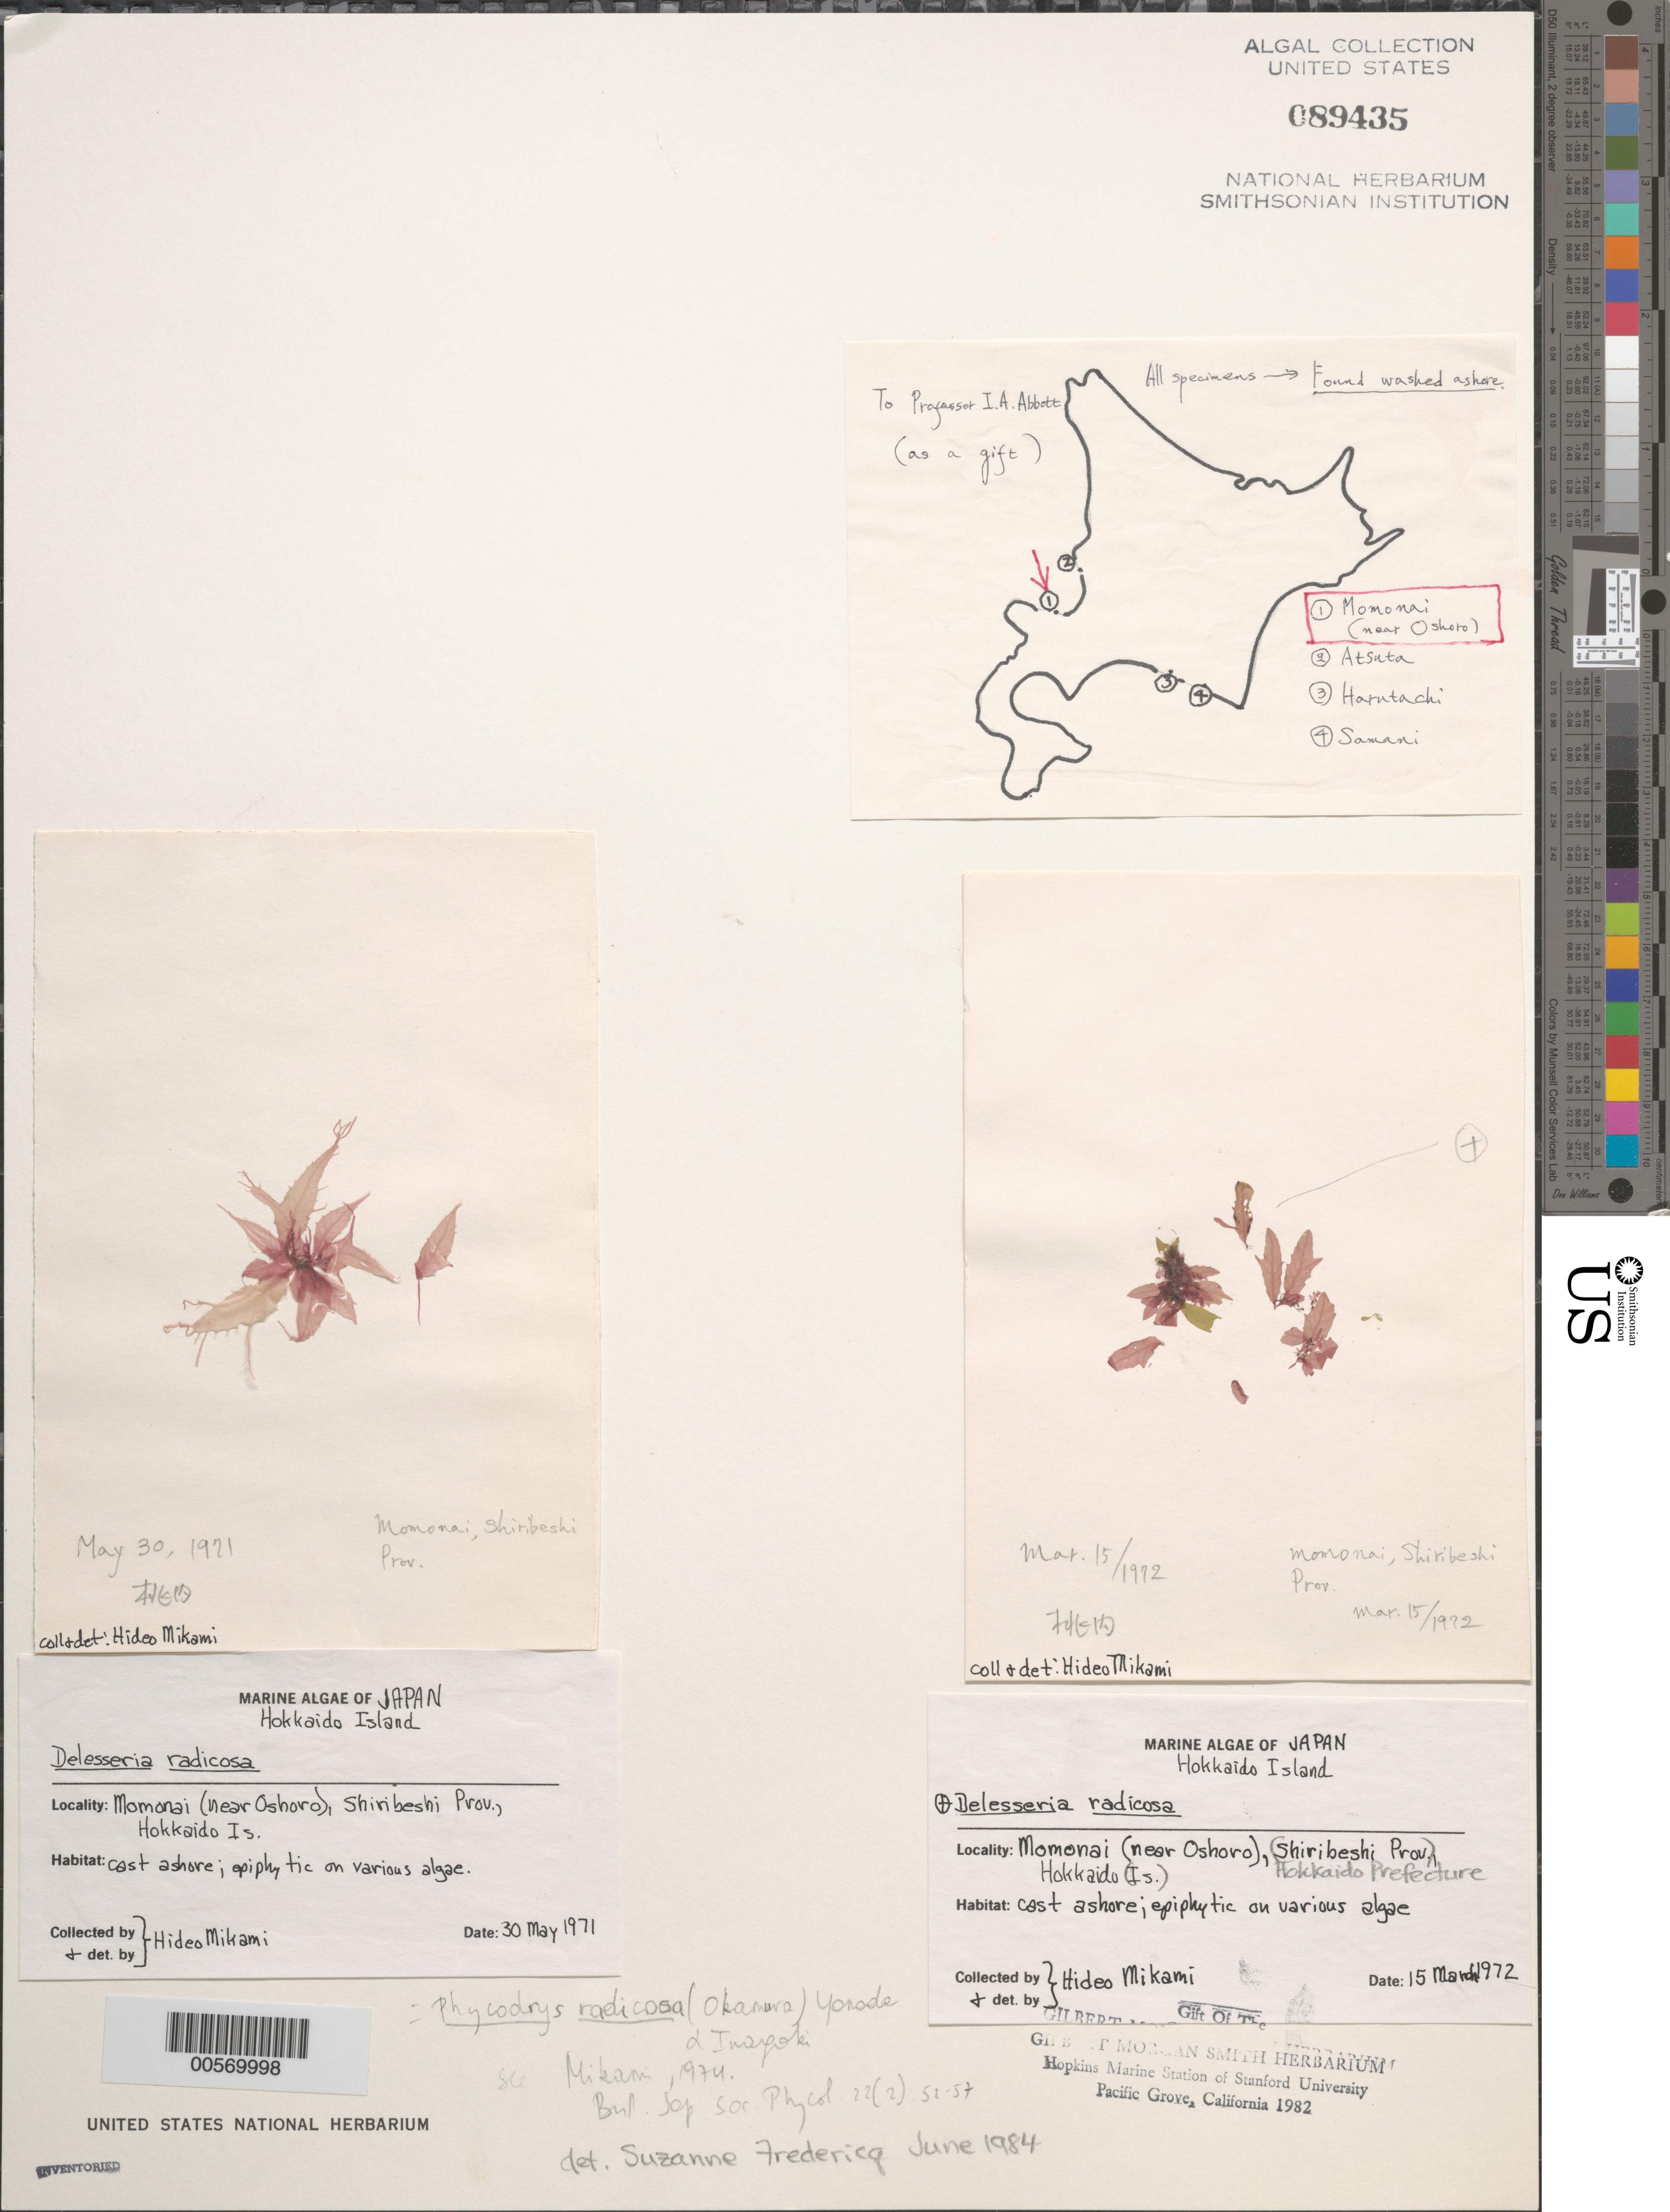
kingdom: Plantae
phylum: Rhodophyta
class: Florideophyceae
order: Ceramiales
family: Delesseriaceae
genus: Phycodrys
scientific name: Phycodrys radicosa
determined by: Fredericq, S.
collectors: H. Mikami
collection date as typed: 15 Mar 1972 AND 30 May 1971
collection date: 1971-05-30,1972-03-15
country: Japan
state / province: Hokkaido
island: Hokkaido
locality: Momonai, near Oshoro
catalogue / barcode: US 89435